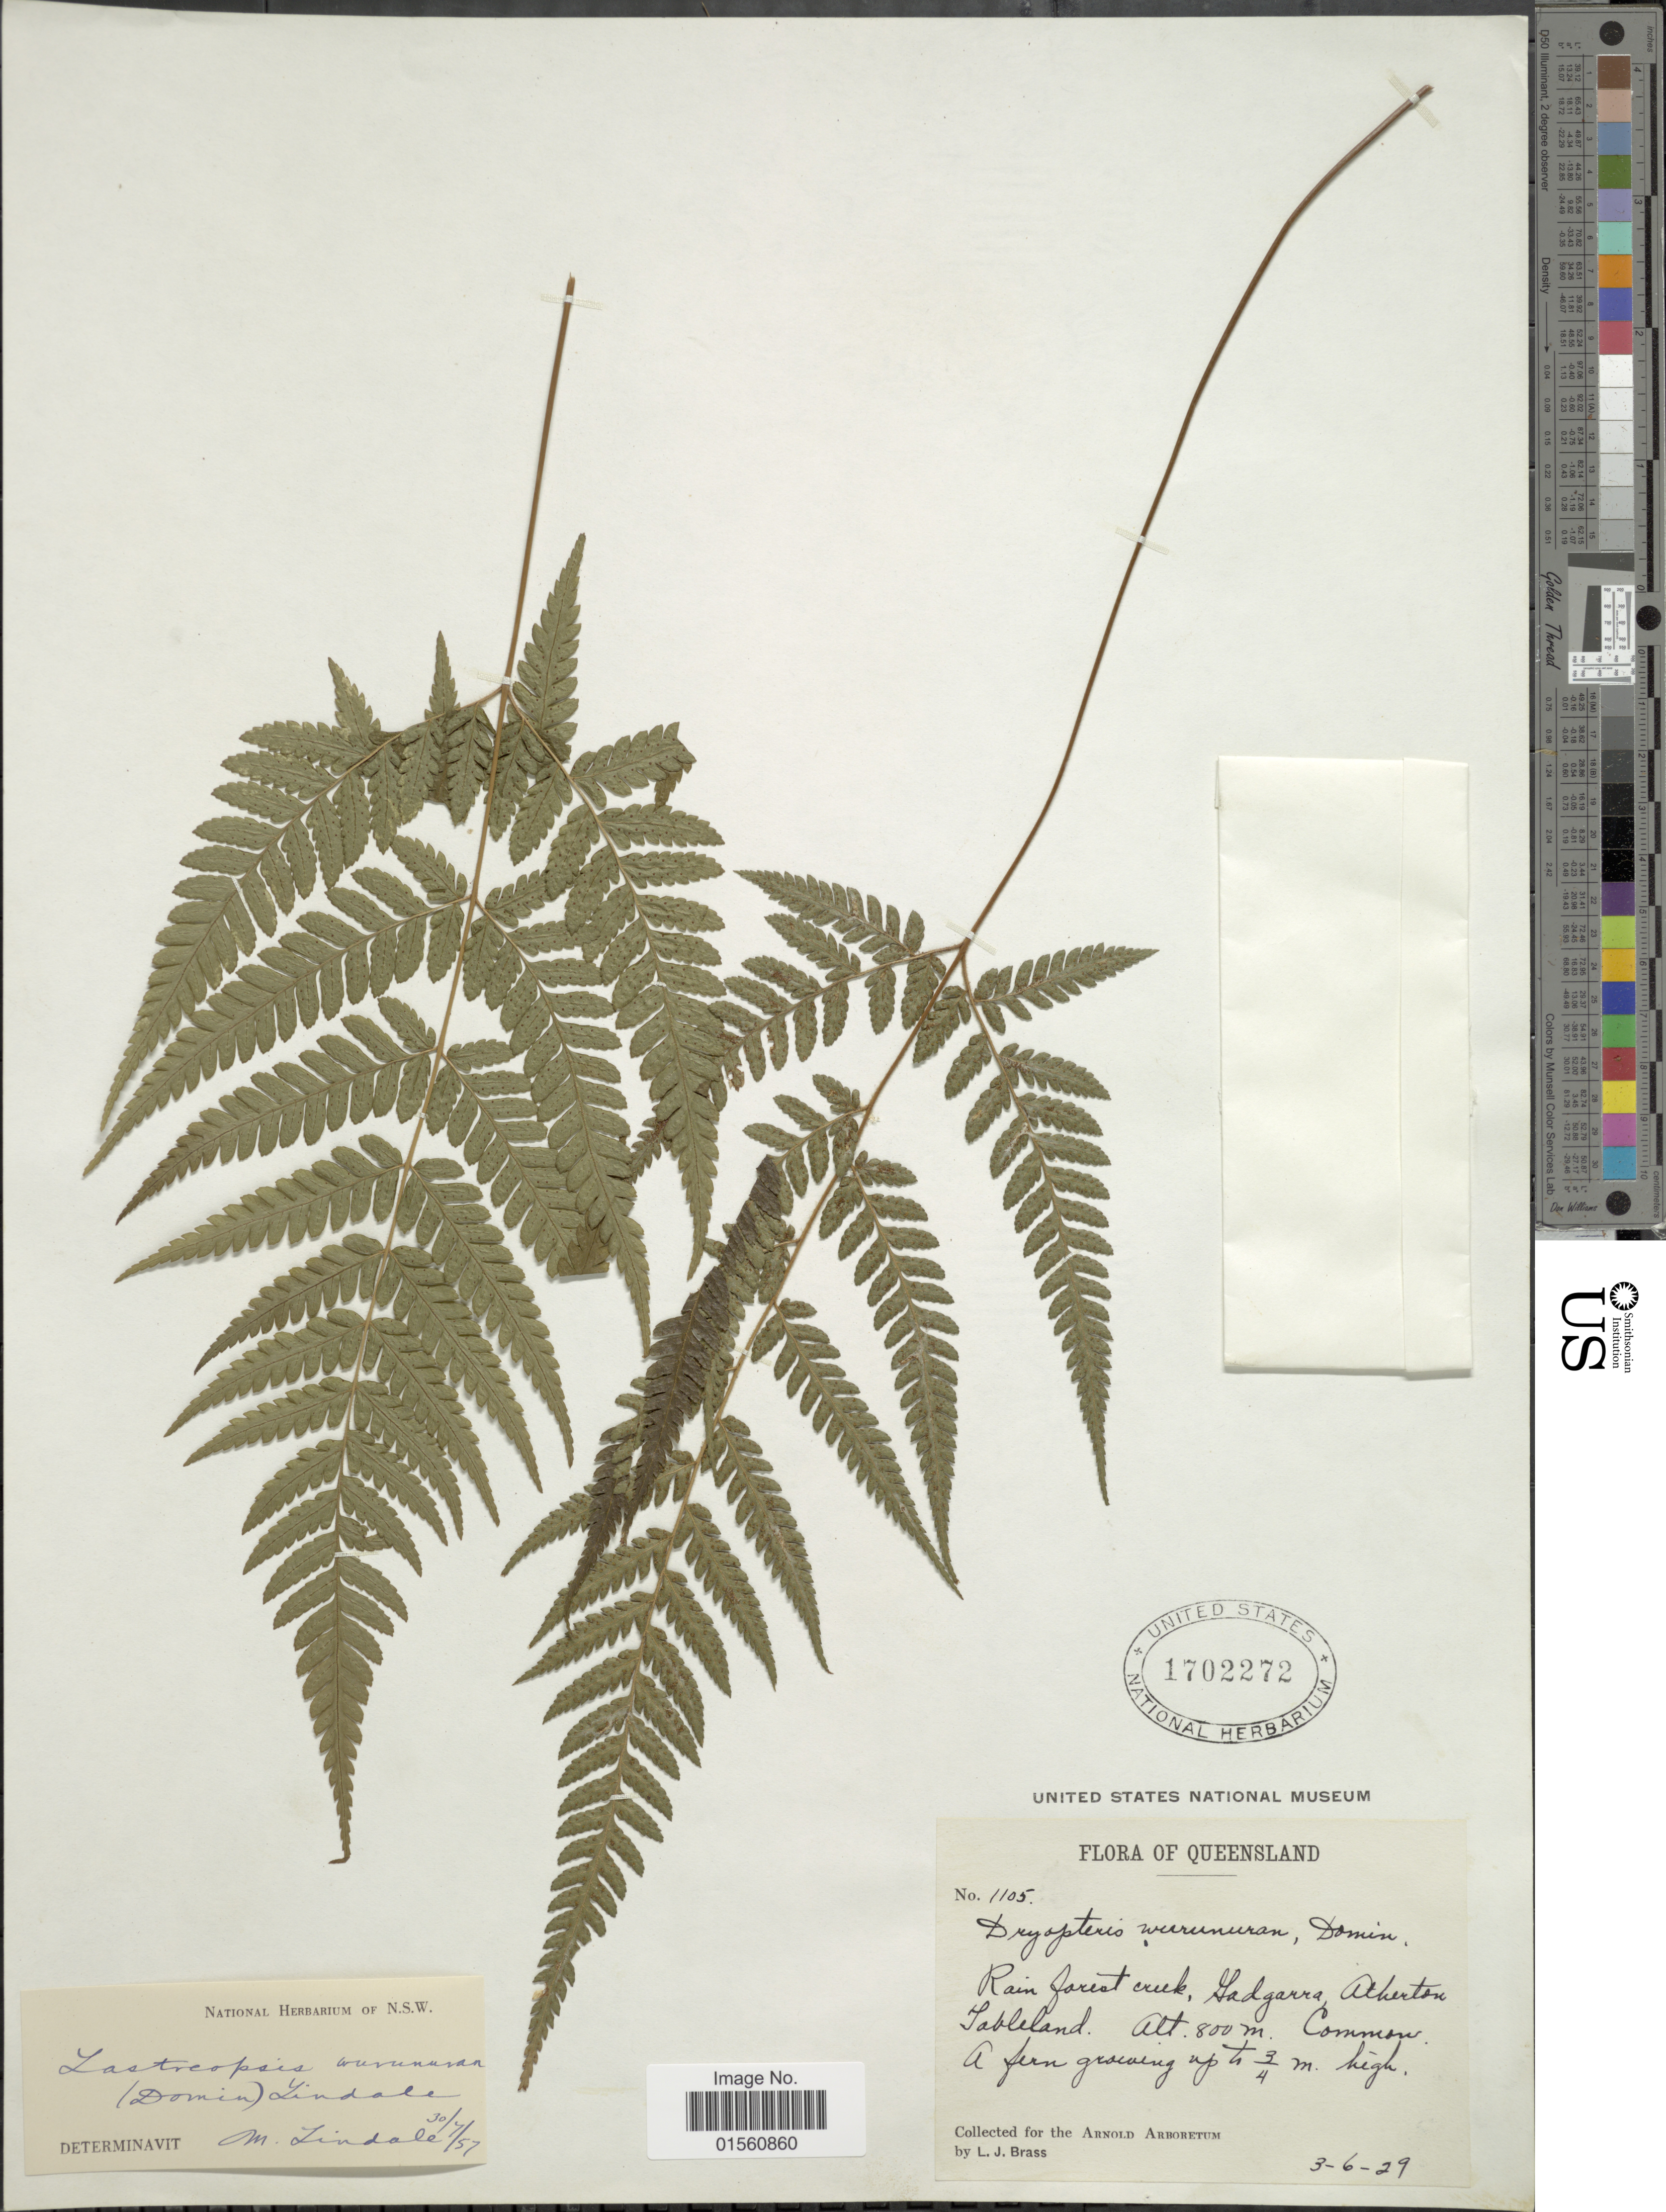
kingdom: Plantae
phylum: Tracheophyta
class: Polypodiopsida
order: Polypodiales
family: Dryopteridaceae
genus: Lastreopsis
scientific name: Lastreopsis wurunuran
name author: (Domin) Tindale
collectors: L. J. Brass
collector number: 1105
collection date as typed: Transcribed d/m/y: 3/6/29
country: Australia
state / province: Queensland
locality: Rain forest creek, Yangarra Atherthon Tableland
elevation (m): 800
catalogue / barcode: US 1702272